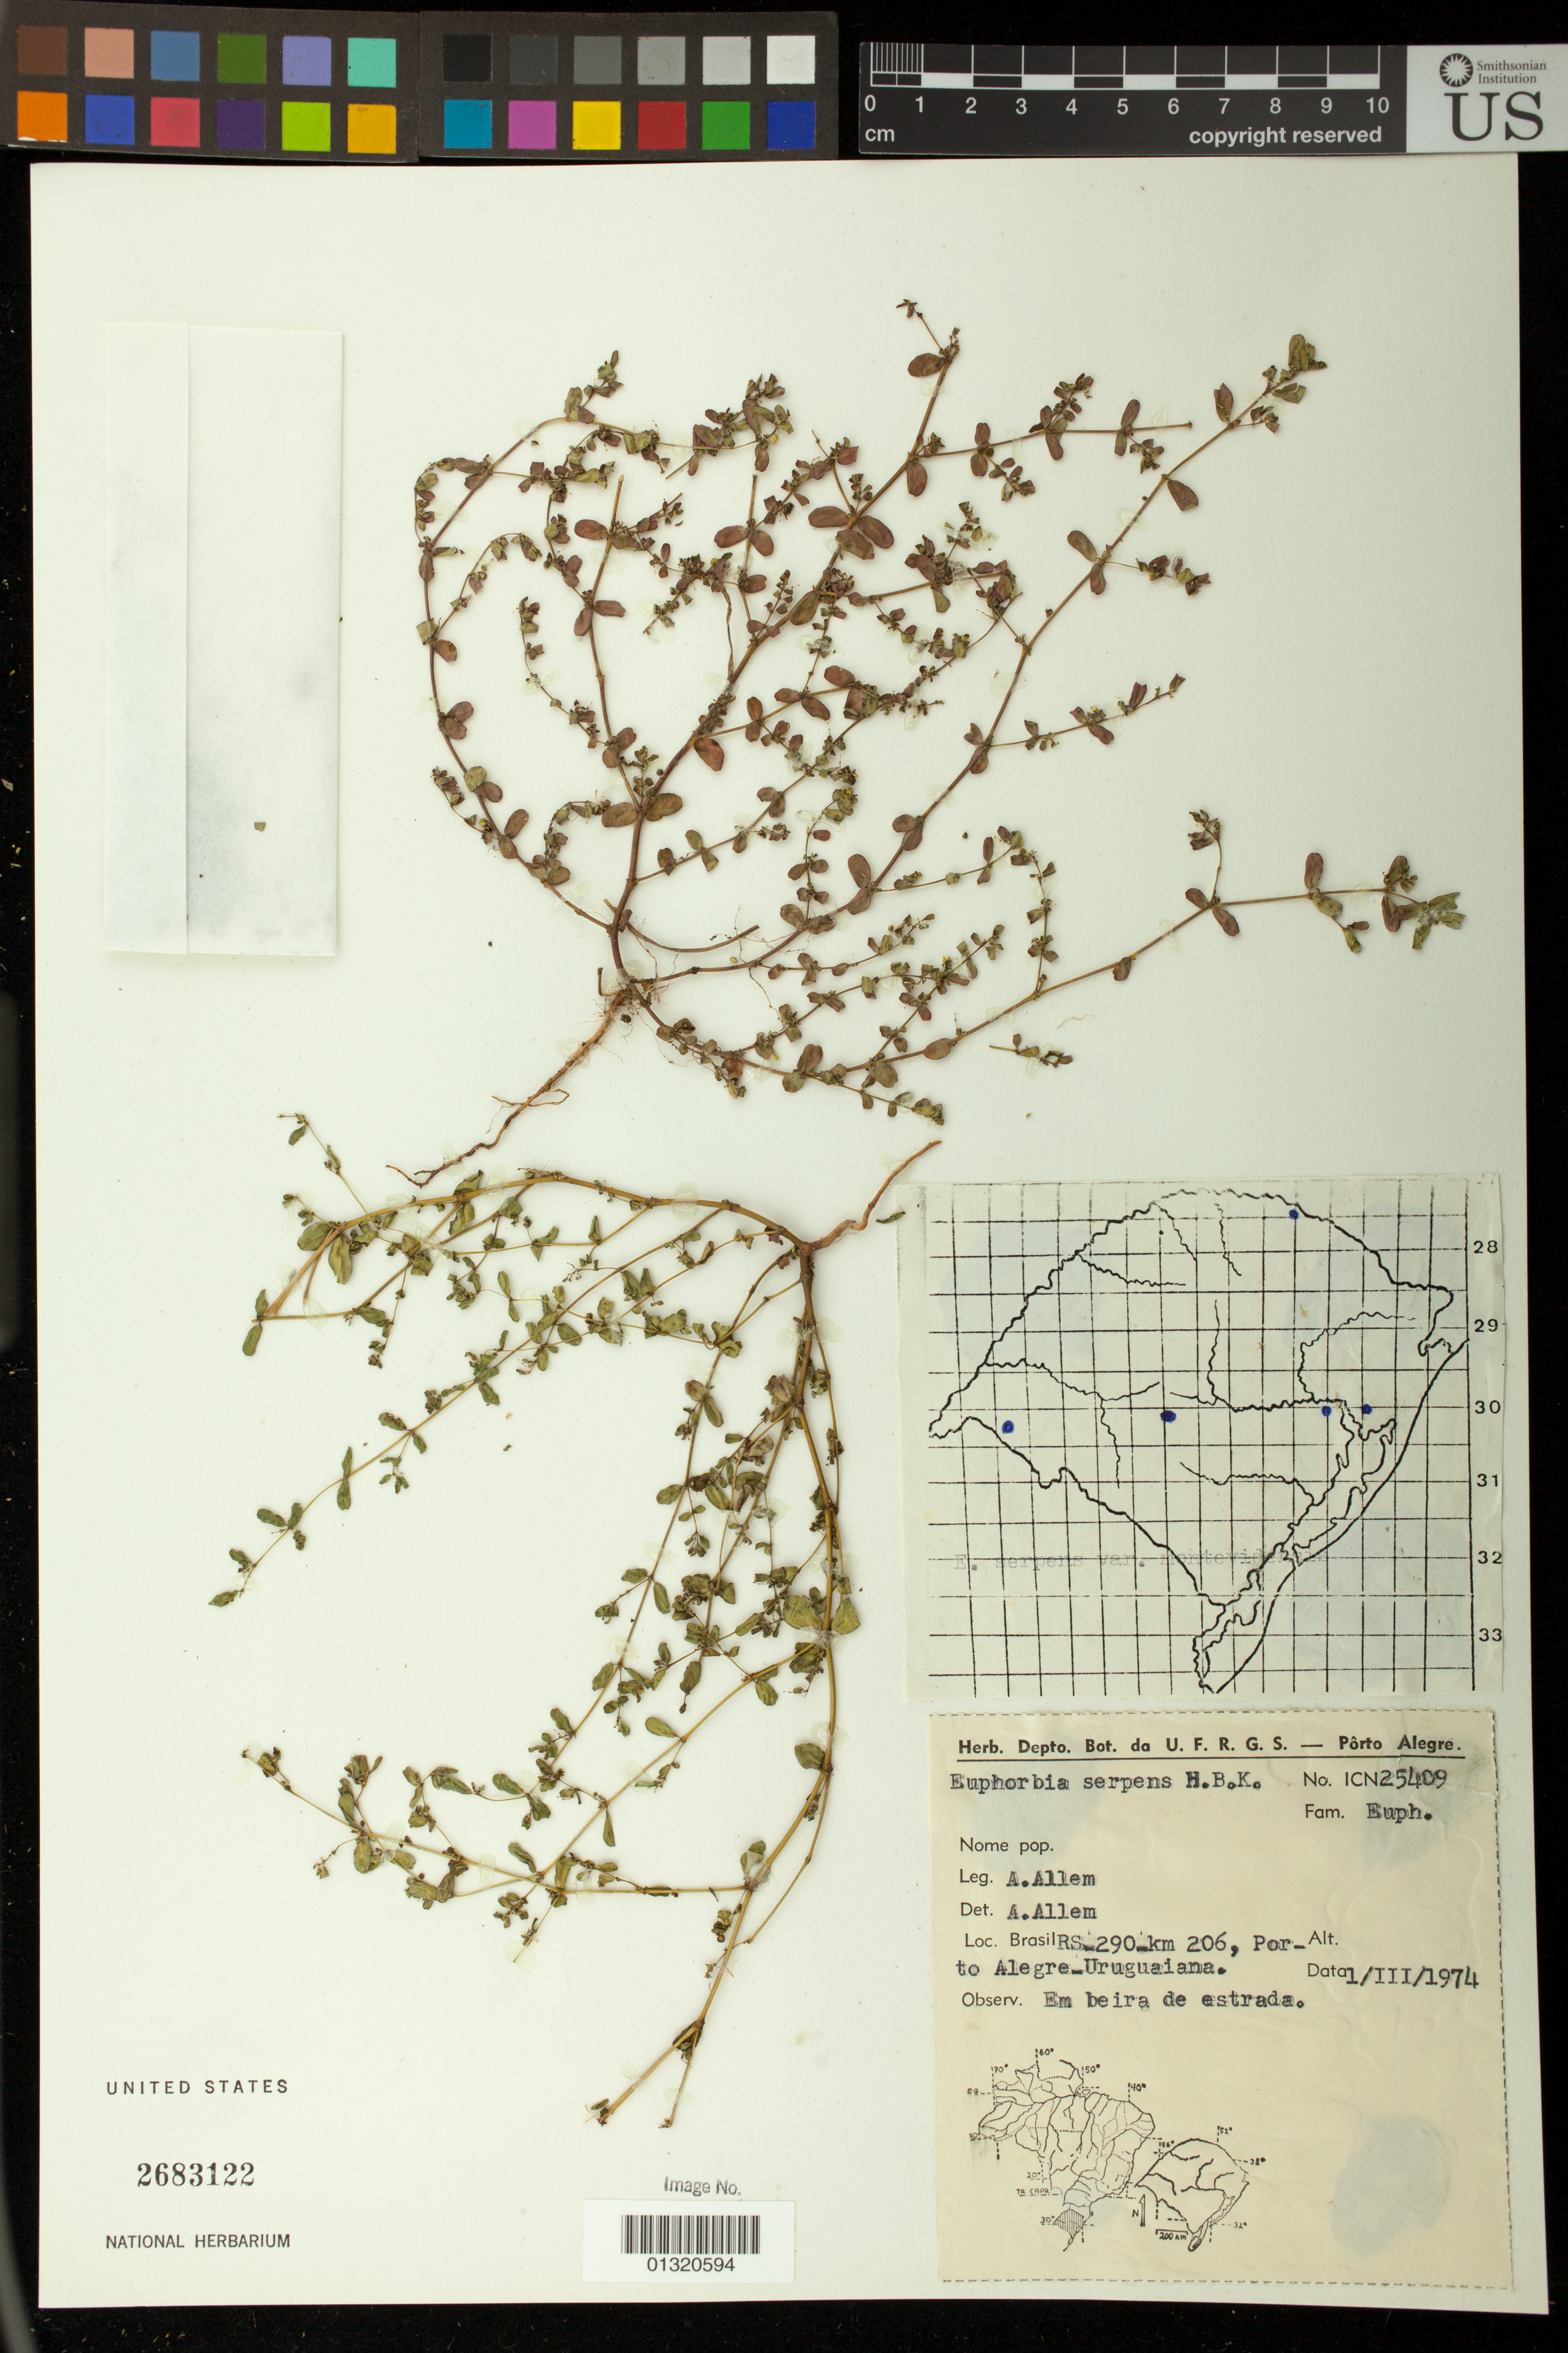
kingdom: Plantae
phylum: Tracheophyta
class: Magnoliopsida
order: Malpighiales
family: Euphorbiaceae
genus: Euphorbia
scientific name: Euphorbia serpens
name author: Kunth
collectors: A. Allem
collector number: ICN25409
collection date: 1974-03-01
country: Brazil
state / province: Rio Grande do Sul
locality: RS-290-km 206, Porto Alegre-Uruguaiana.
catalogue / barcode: US 2683122